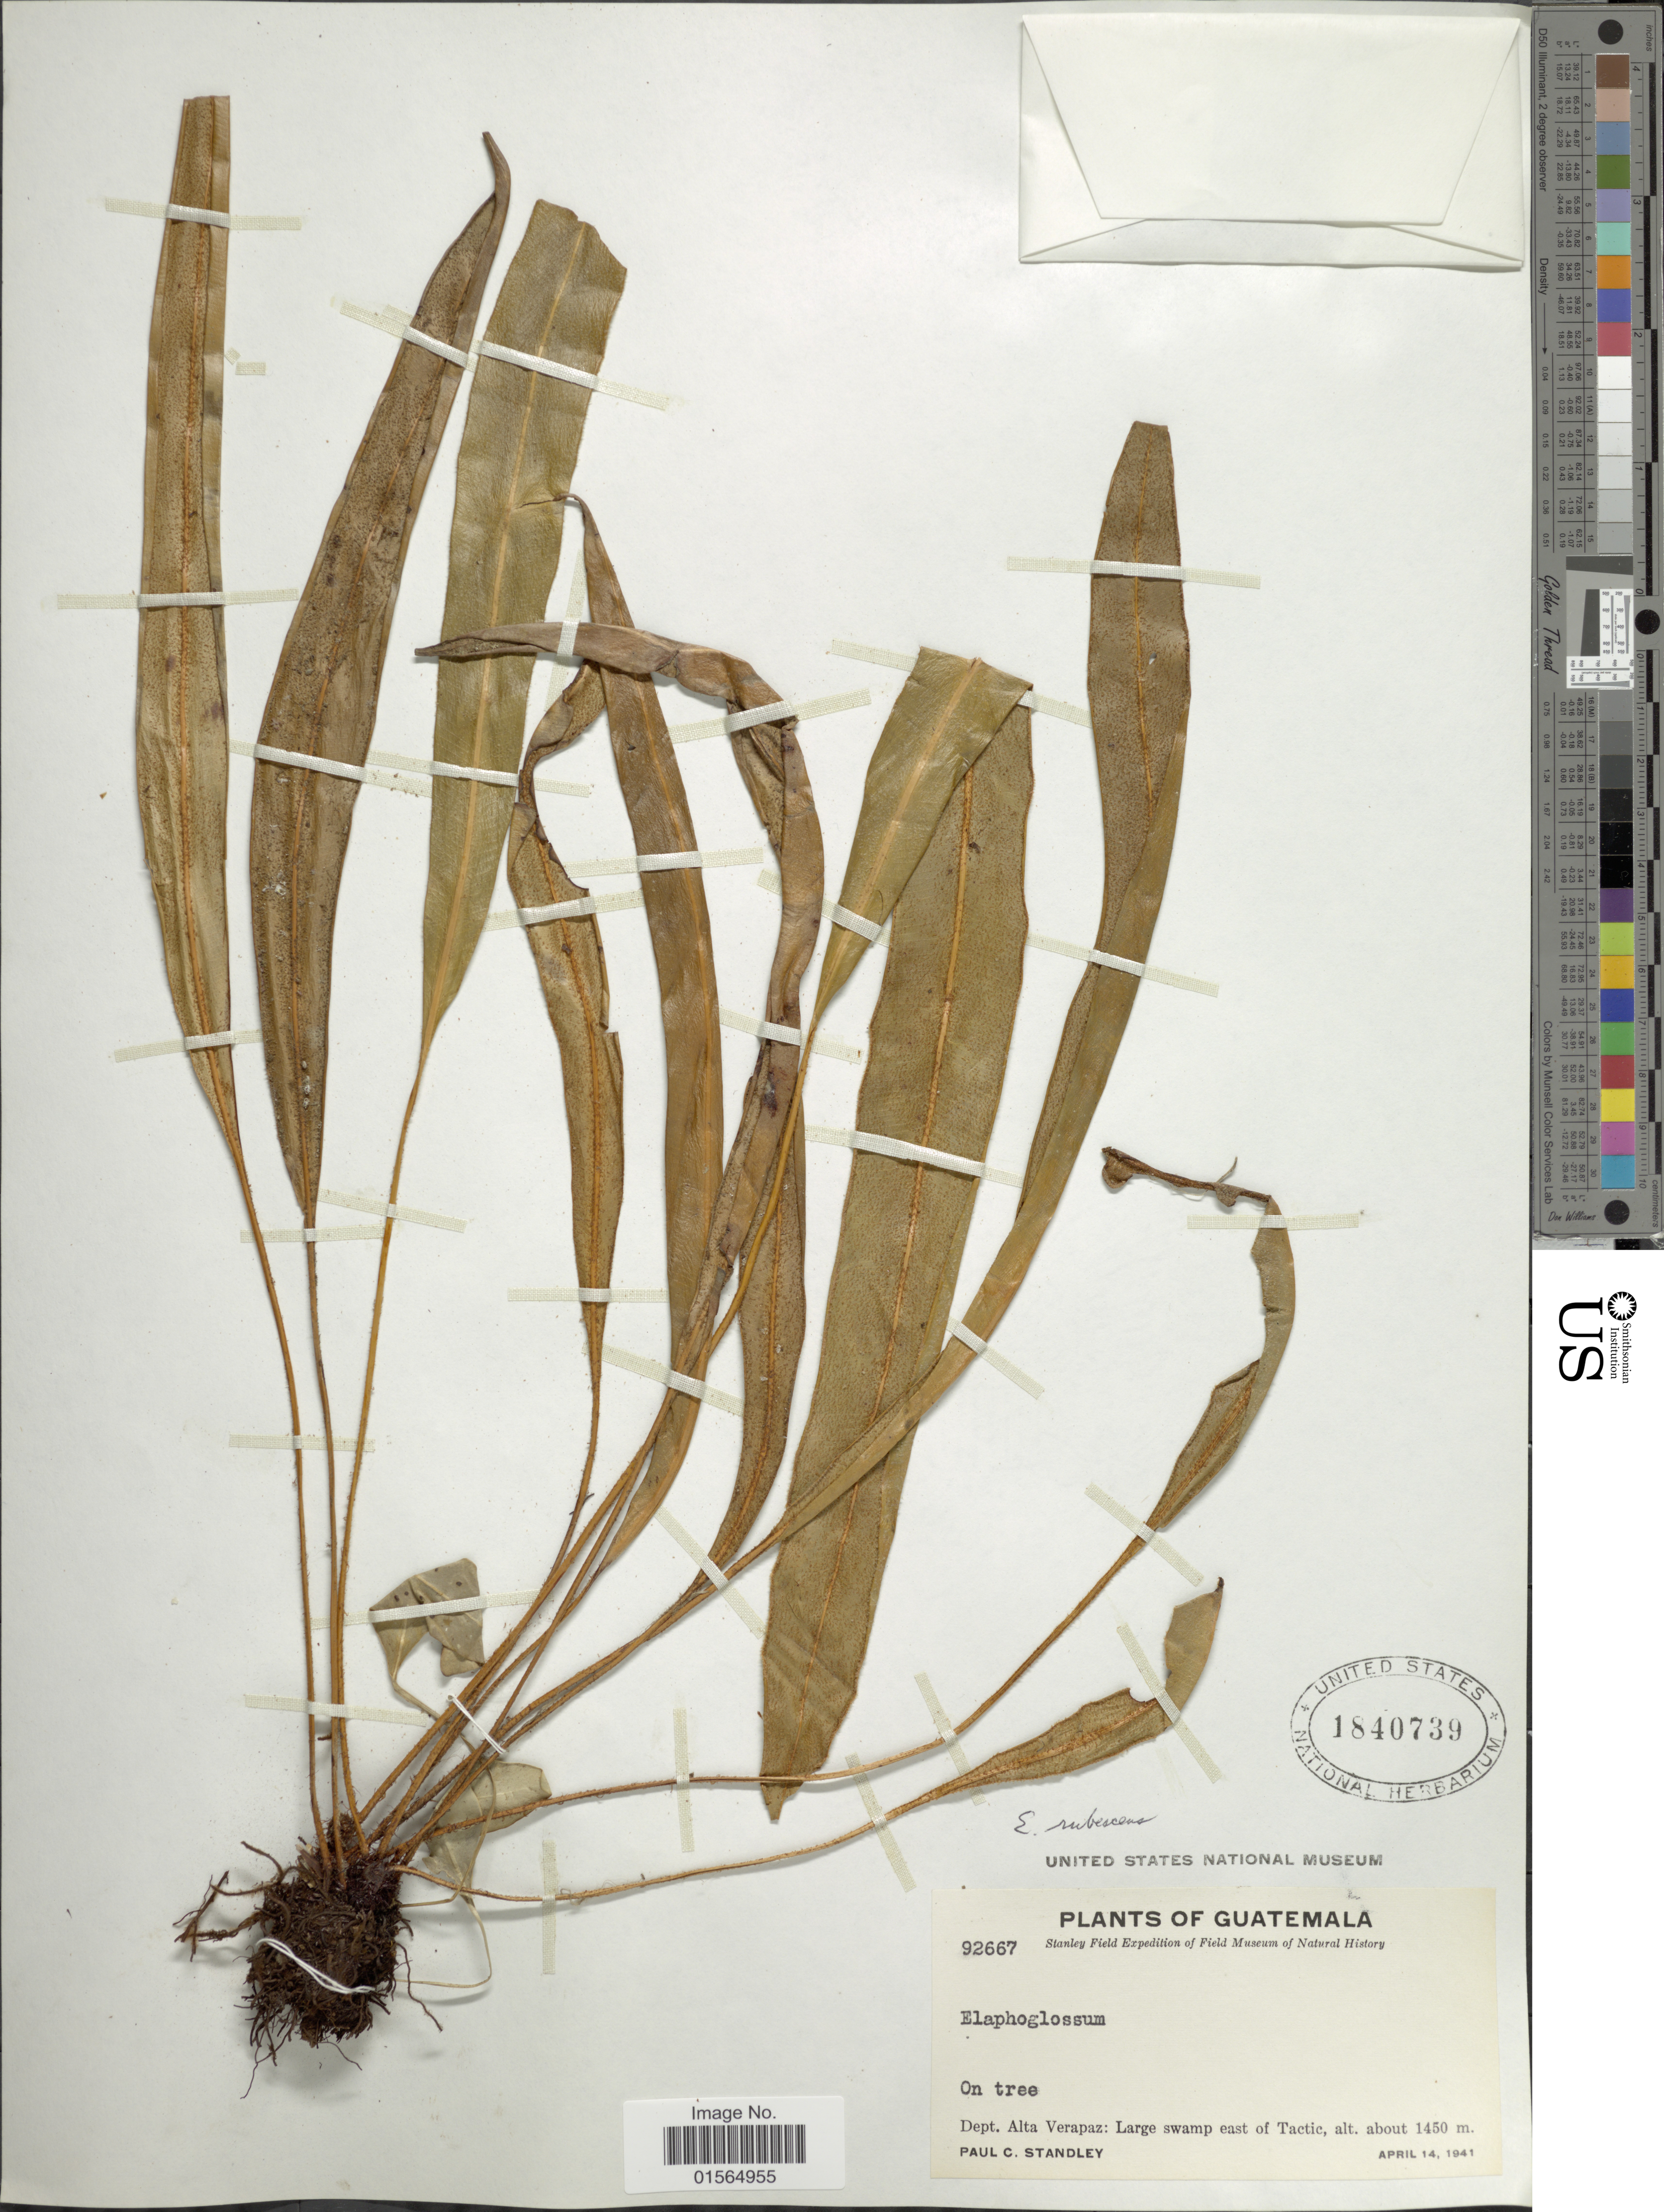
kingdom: Plantae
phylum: Tracheophyta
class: Polypodiopsida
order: Polypodiales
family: Dryopteridaceae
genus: Elaphoglossum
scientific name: Elaphoglossum rubescens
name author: Kuhn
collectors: P. C. Standley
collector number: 92667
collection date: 1941-04-14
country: Guatemala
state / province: Alta Verapaz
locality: Large swamp east of Tactic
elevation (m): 1450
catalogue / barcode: US 1840739